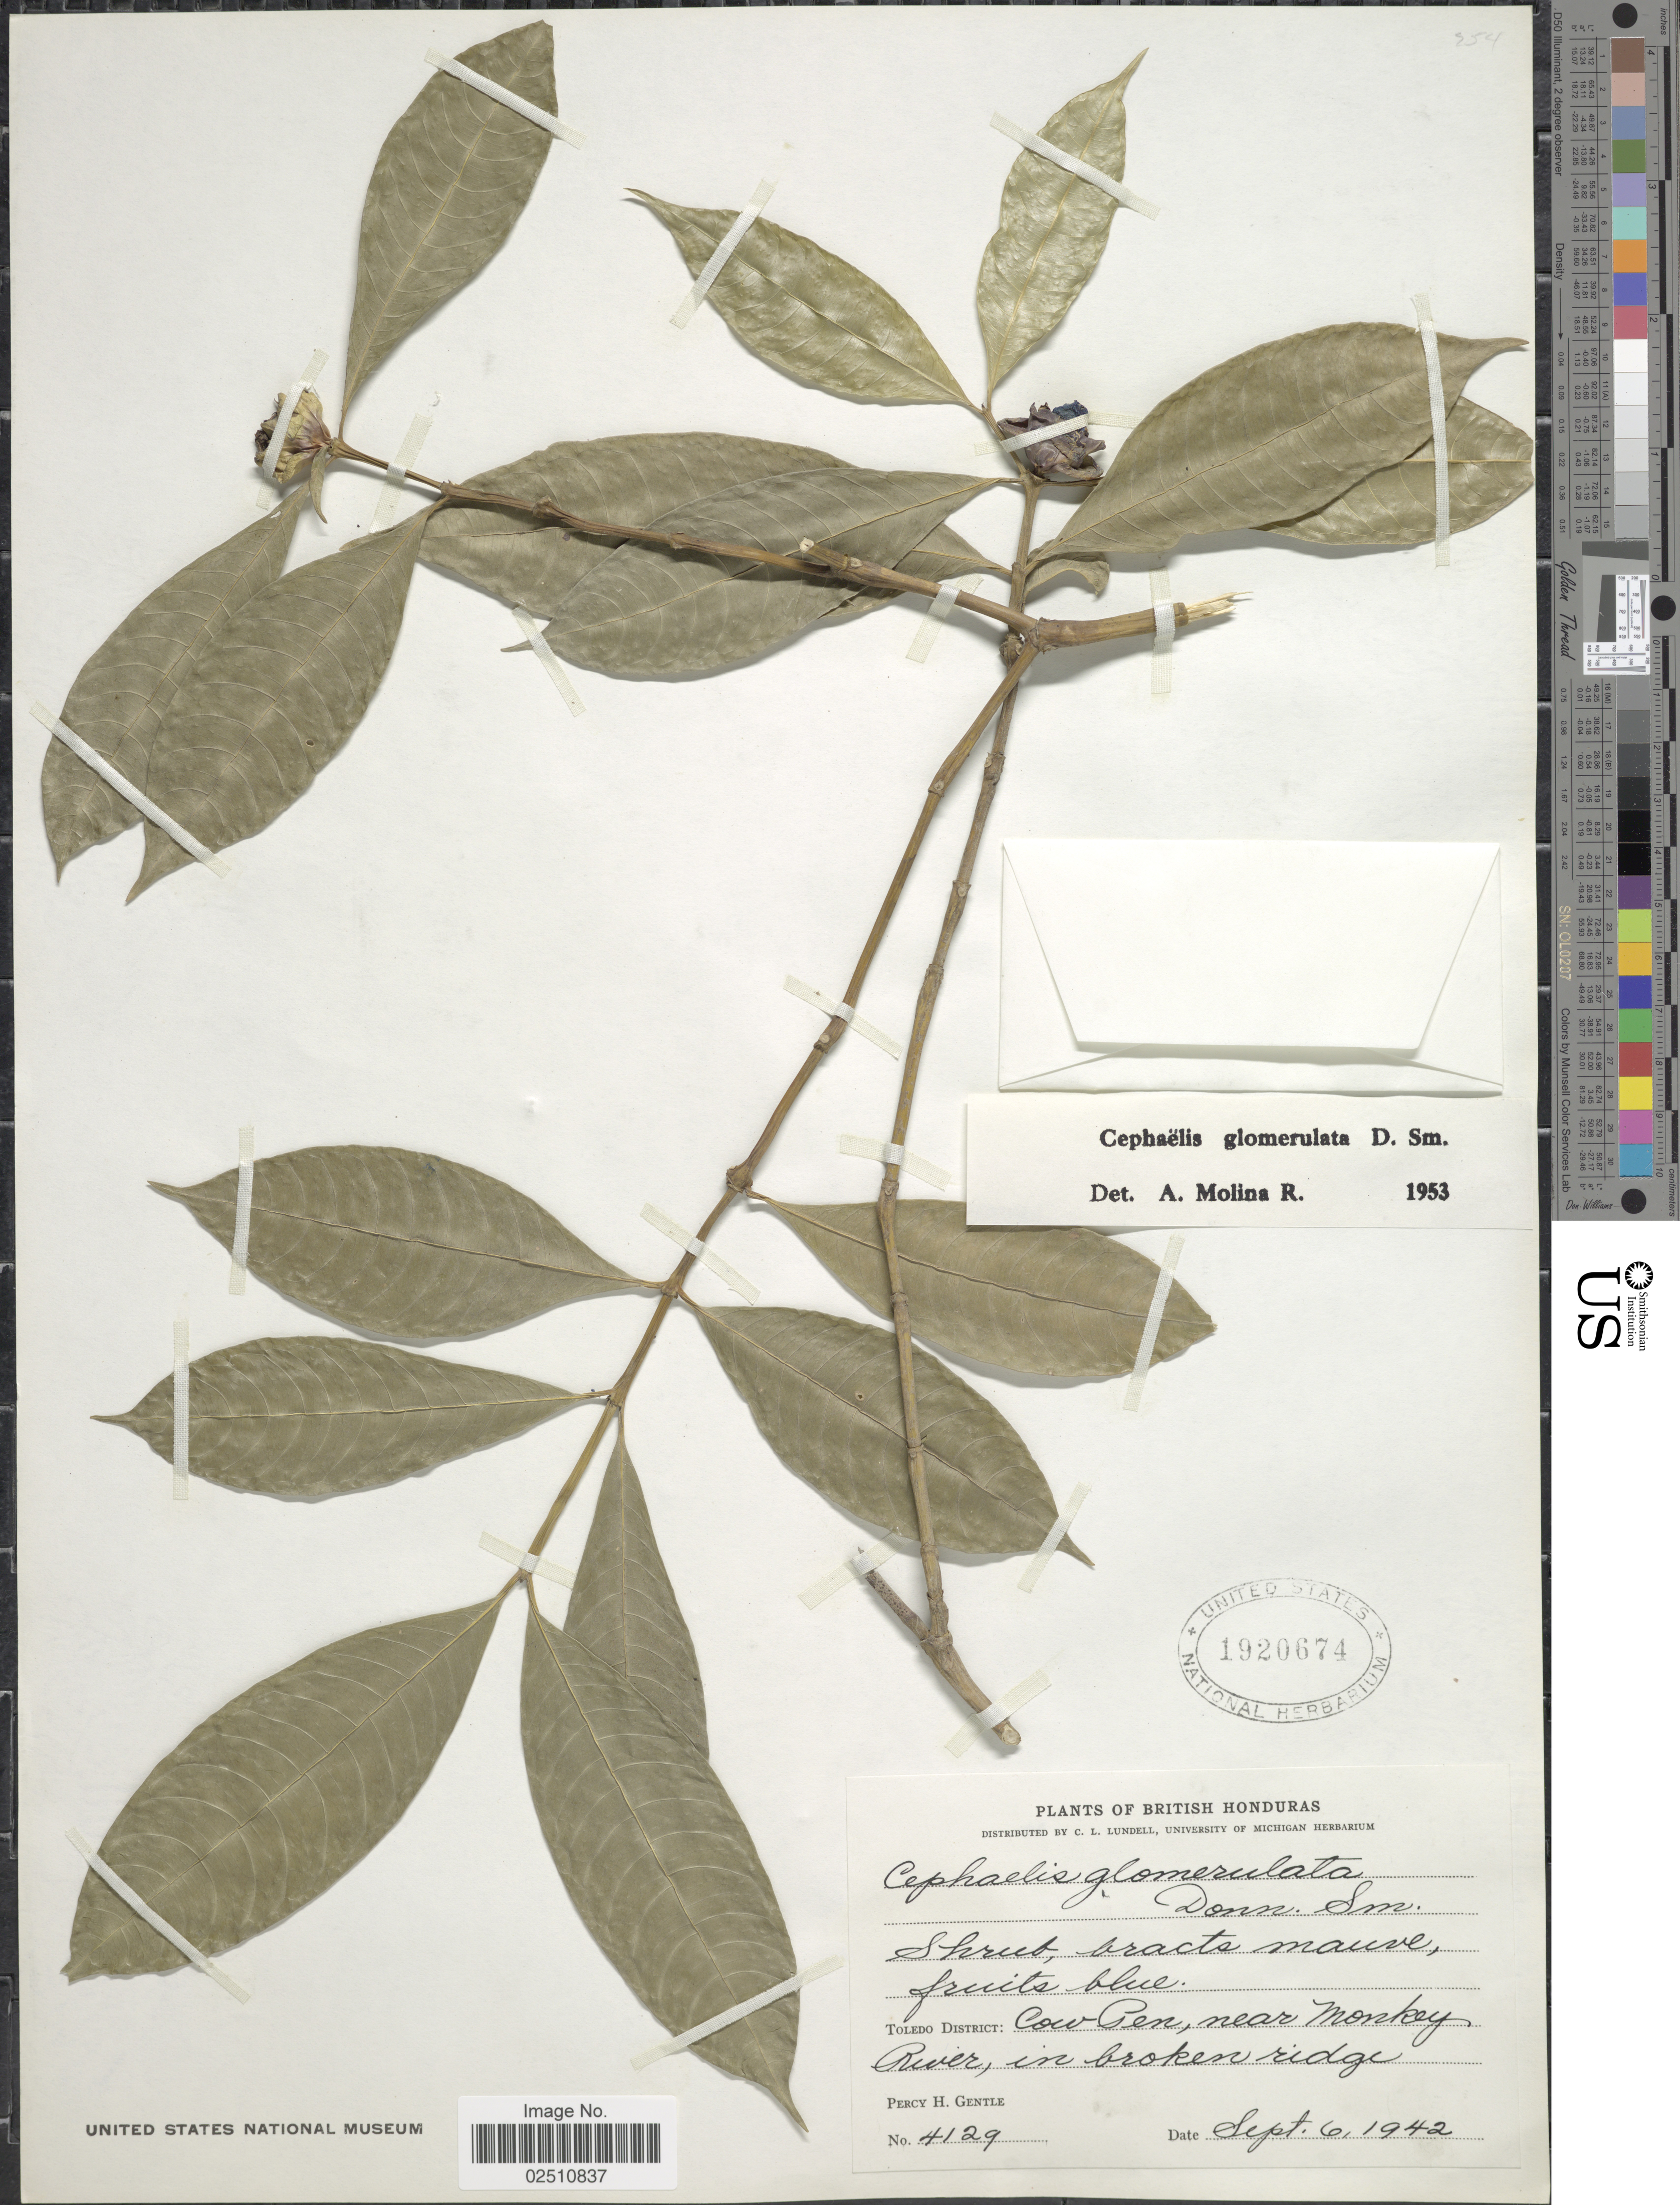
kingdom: Plantae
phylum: Tracheophyta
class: Magnoliopsida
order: Gentianales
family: Rubiaceae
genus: Psychotria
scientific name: Psychotria glomerulata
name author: (Donn. Sm.) Steyerm.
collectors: P. H. Gentle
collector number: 4129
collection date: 1942-09-06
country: Belize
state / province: Toledo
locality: Cow Pen, near Monkey River, in broken ridge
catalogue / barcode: US 1920674